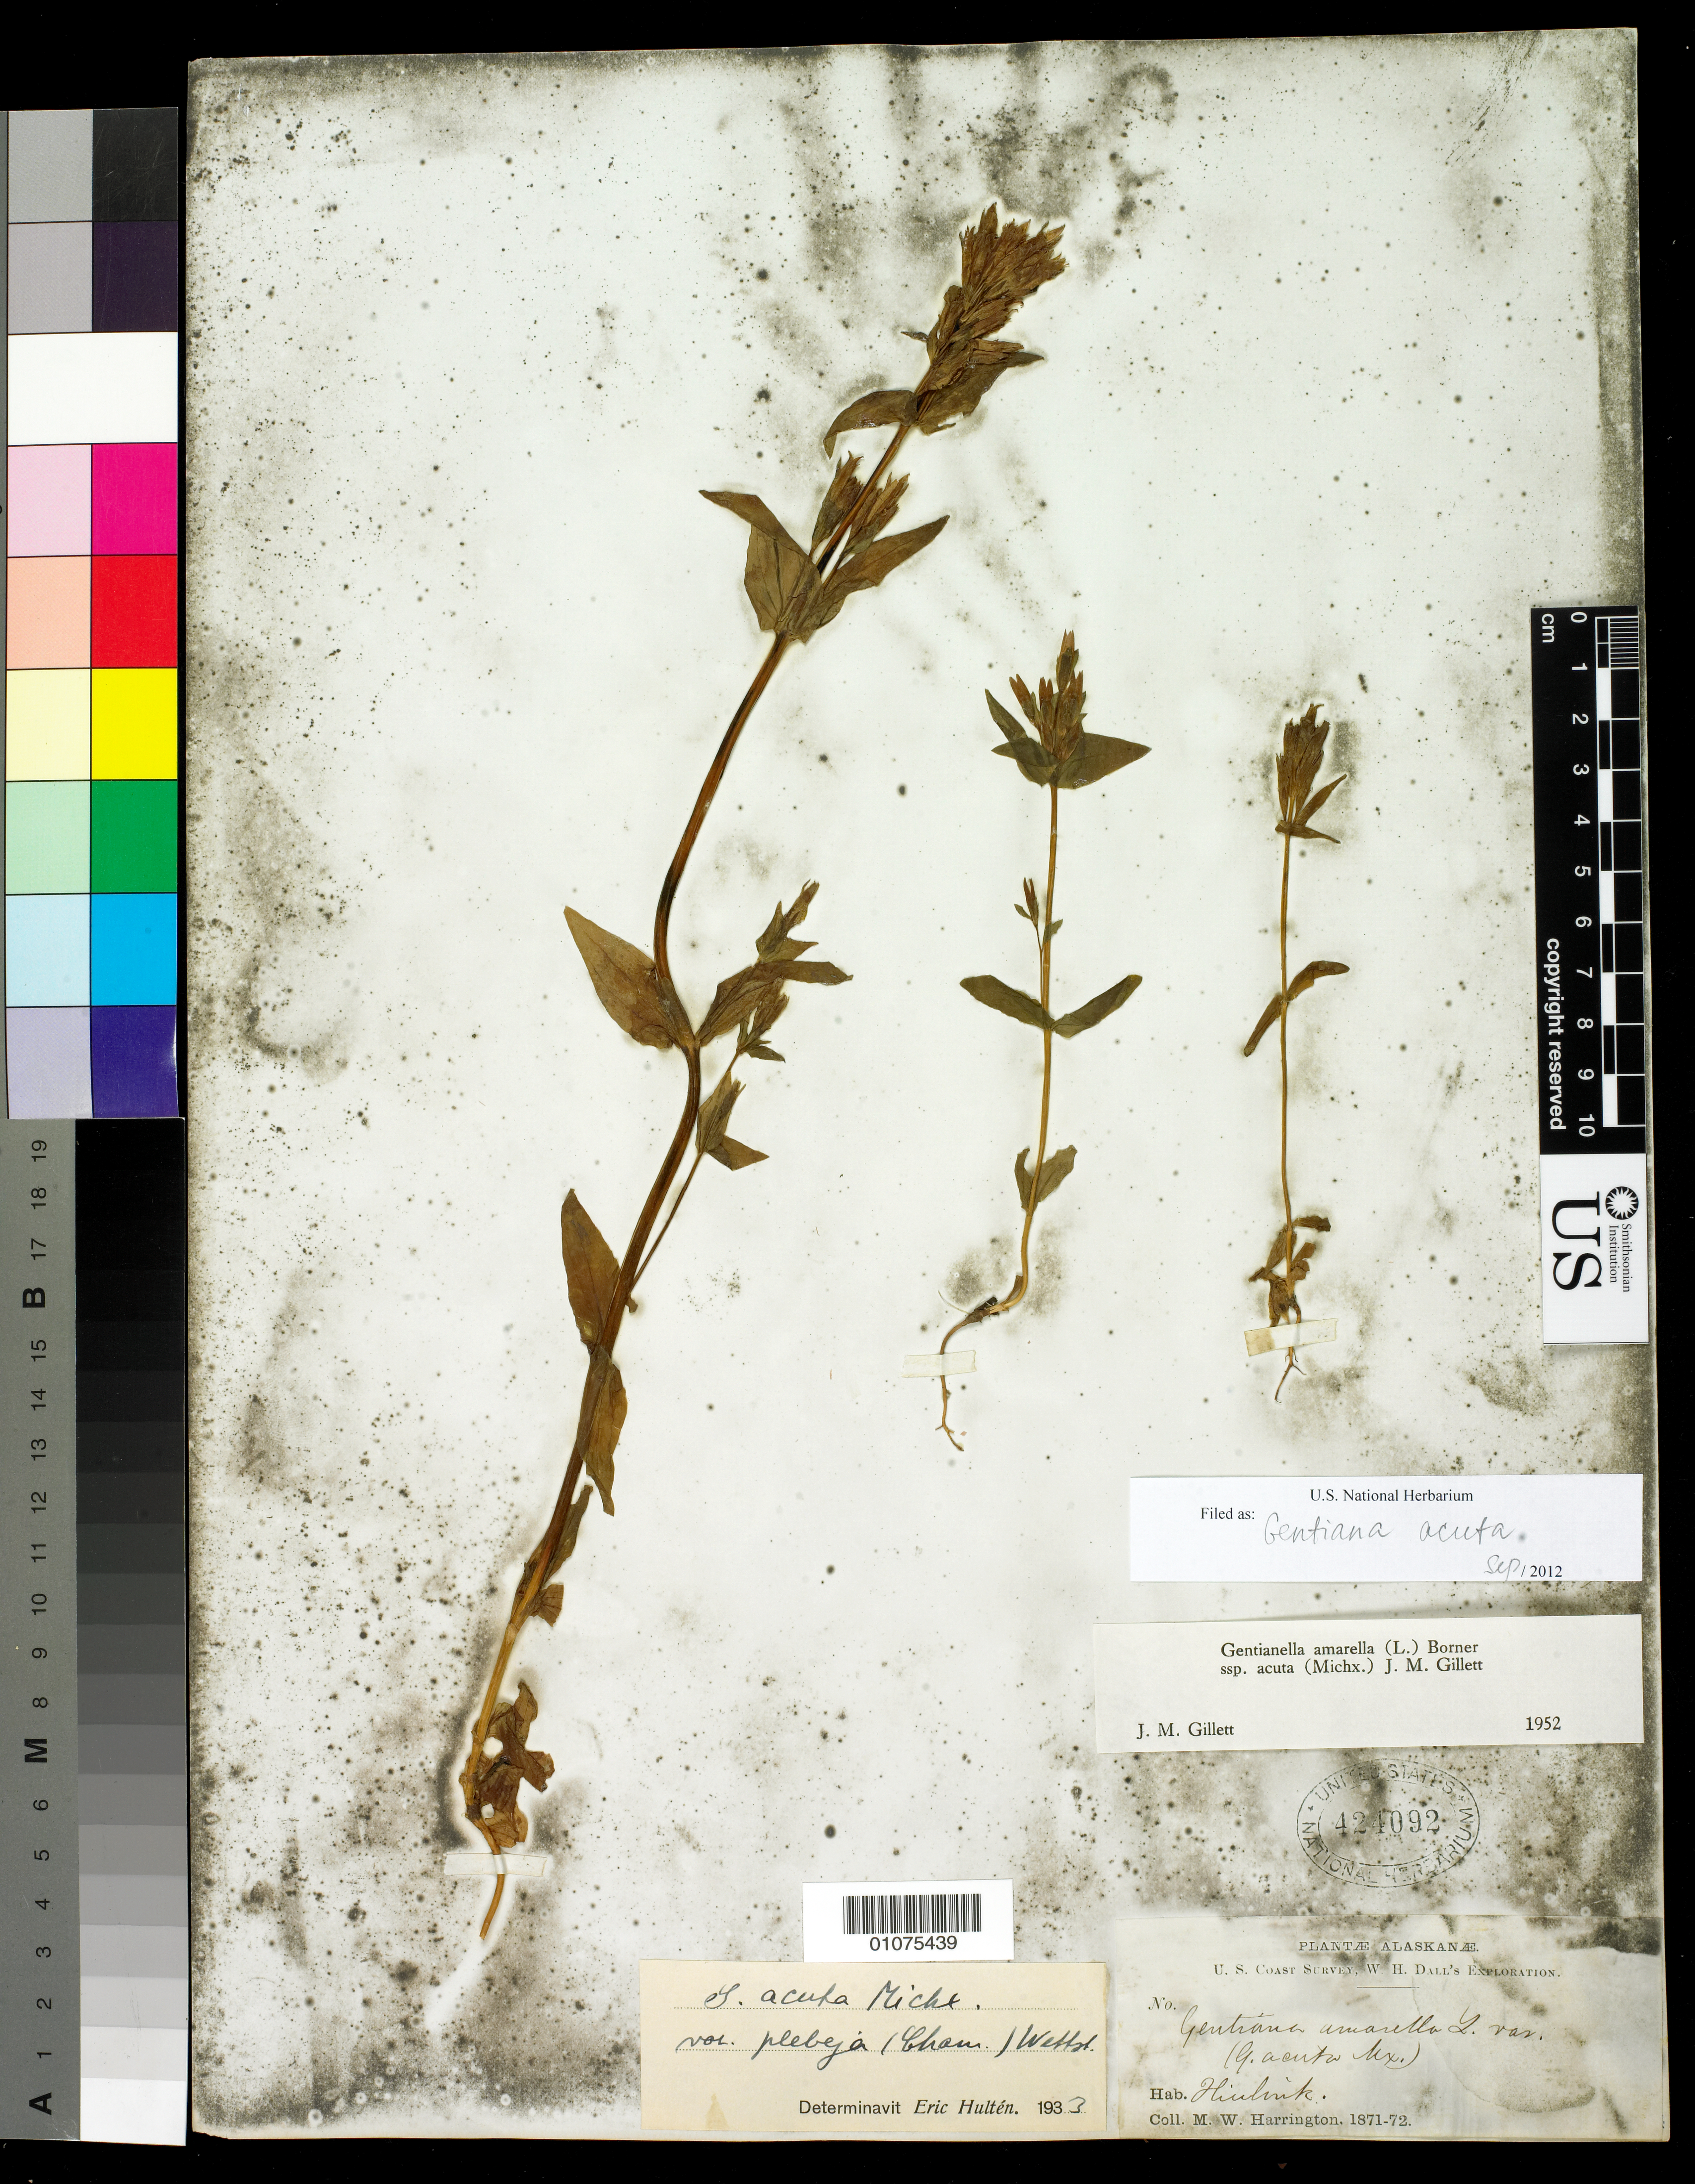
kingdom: Plantae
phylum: Tracheophyta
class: Magnoliopsida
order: Gentianales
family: Gentianaceae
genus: Gentiana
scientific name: Gentiana acuta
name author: Michx.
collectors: M. W. Harrington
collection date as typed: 1871 to -- --- 1872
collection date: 1871/1872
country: United States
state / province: Alaska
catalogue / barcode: US 424092